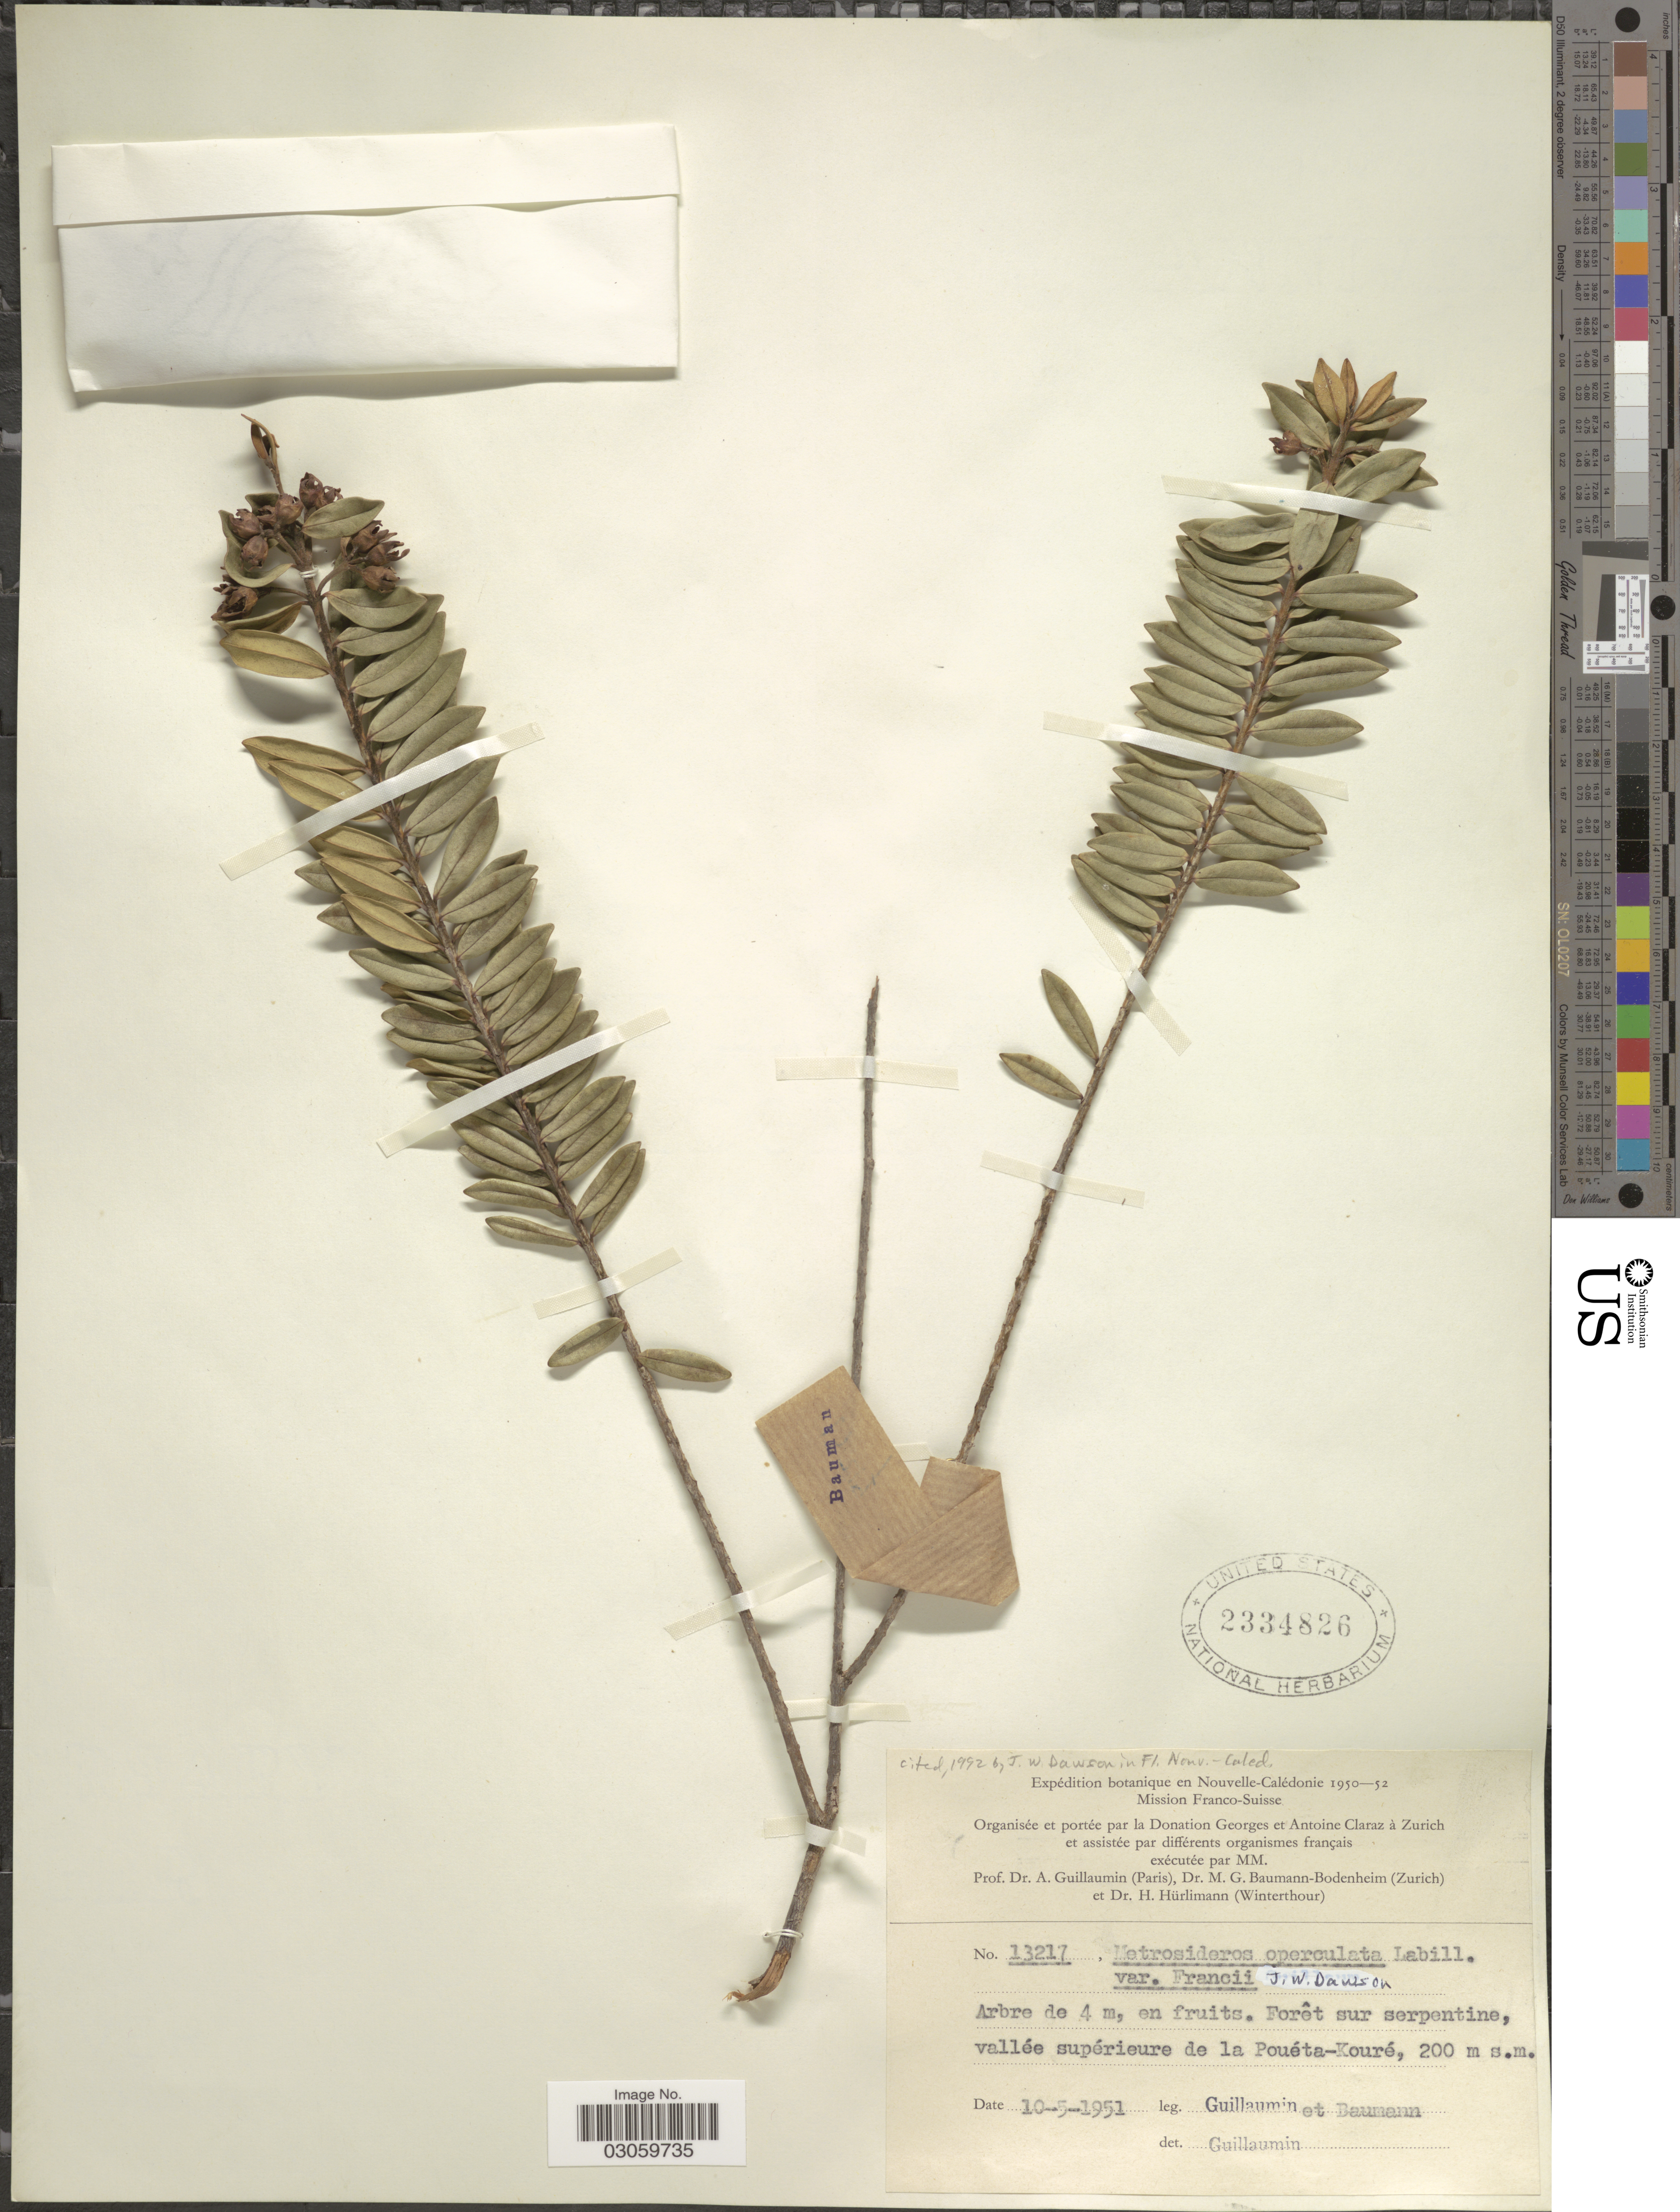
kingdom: Plantae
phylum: Tracheophyta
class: Magnoliopsida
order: Myrtales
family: Myrtaceae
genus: Metrosideros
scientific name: Metrosideros operculata var. francii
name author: J.W. Dawson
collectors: A. Guillaumin & M. G. Baumann-Bodenheim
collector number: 13217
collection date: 1951-05-10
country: New Caledonia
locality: Nouvelle-Calédonie. Forêt sur serpentine, vallée supérieure de la Pouéta-Kouré.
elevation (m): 200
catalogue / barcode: US 2334826